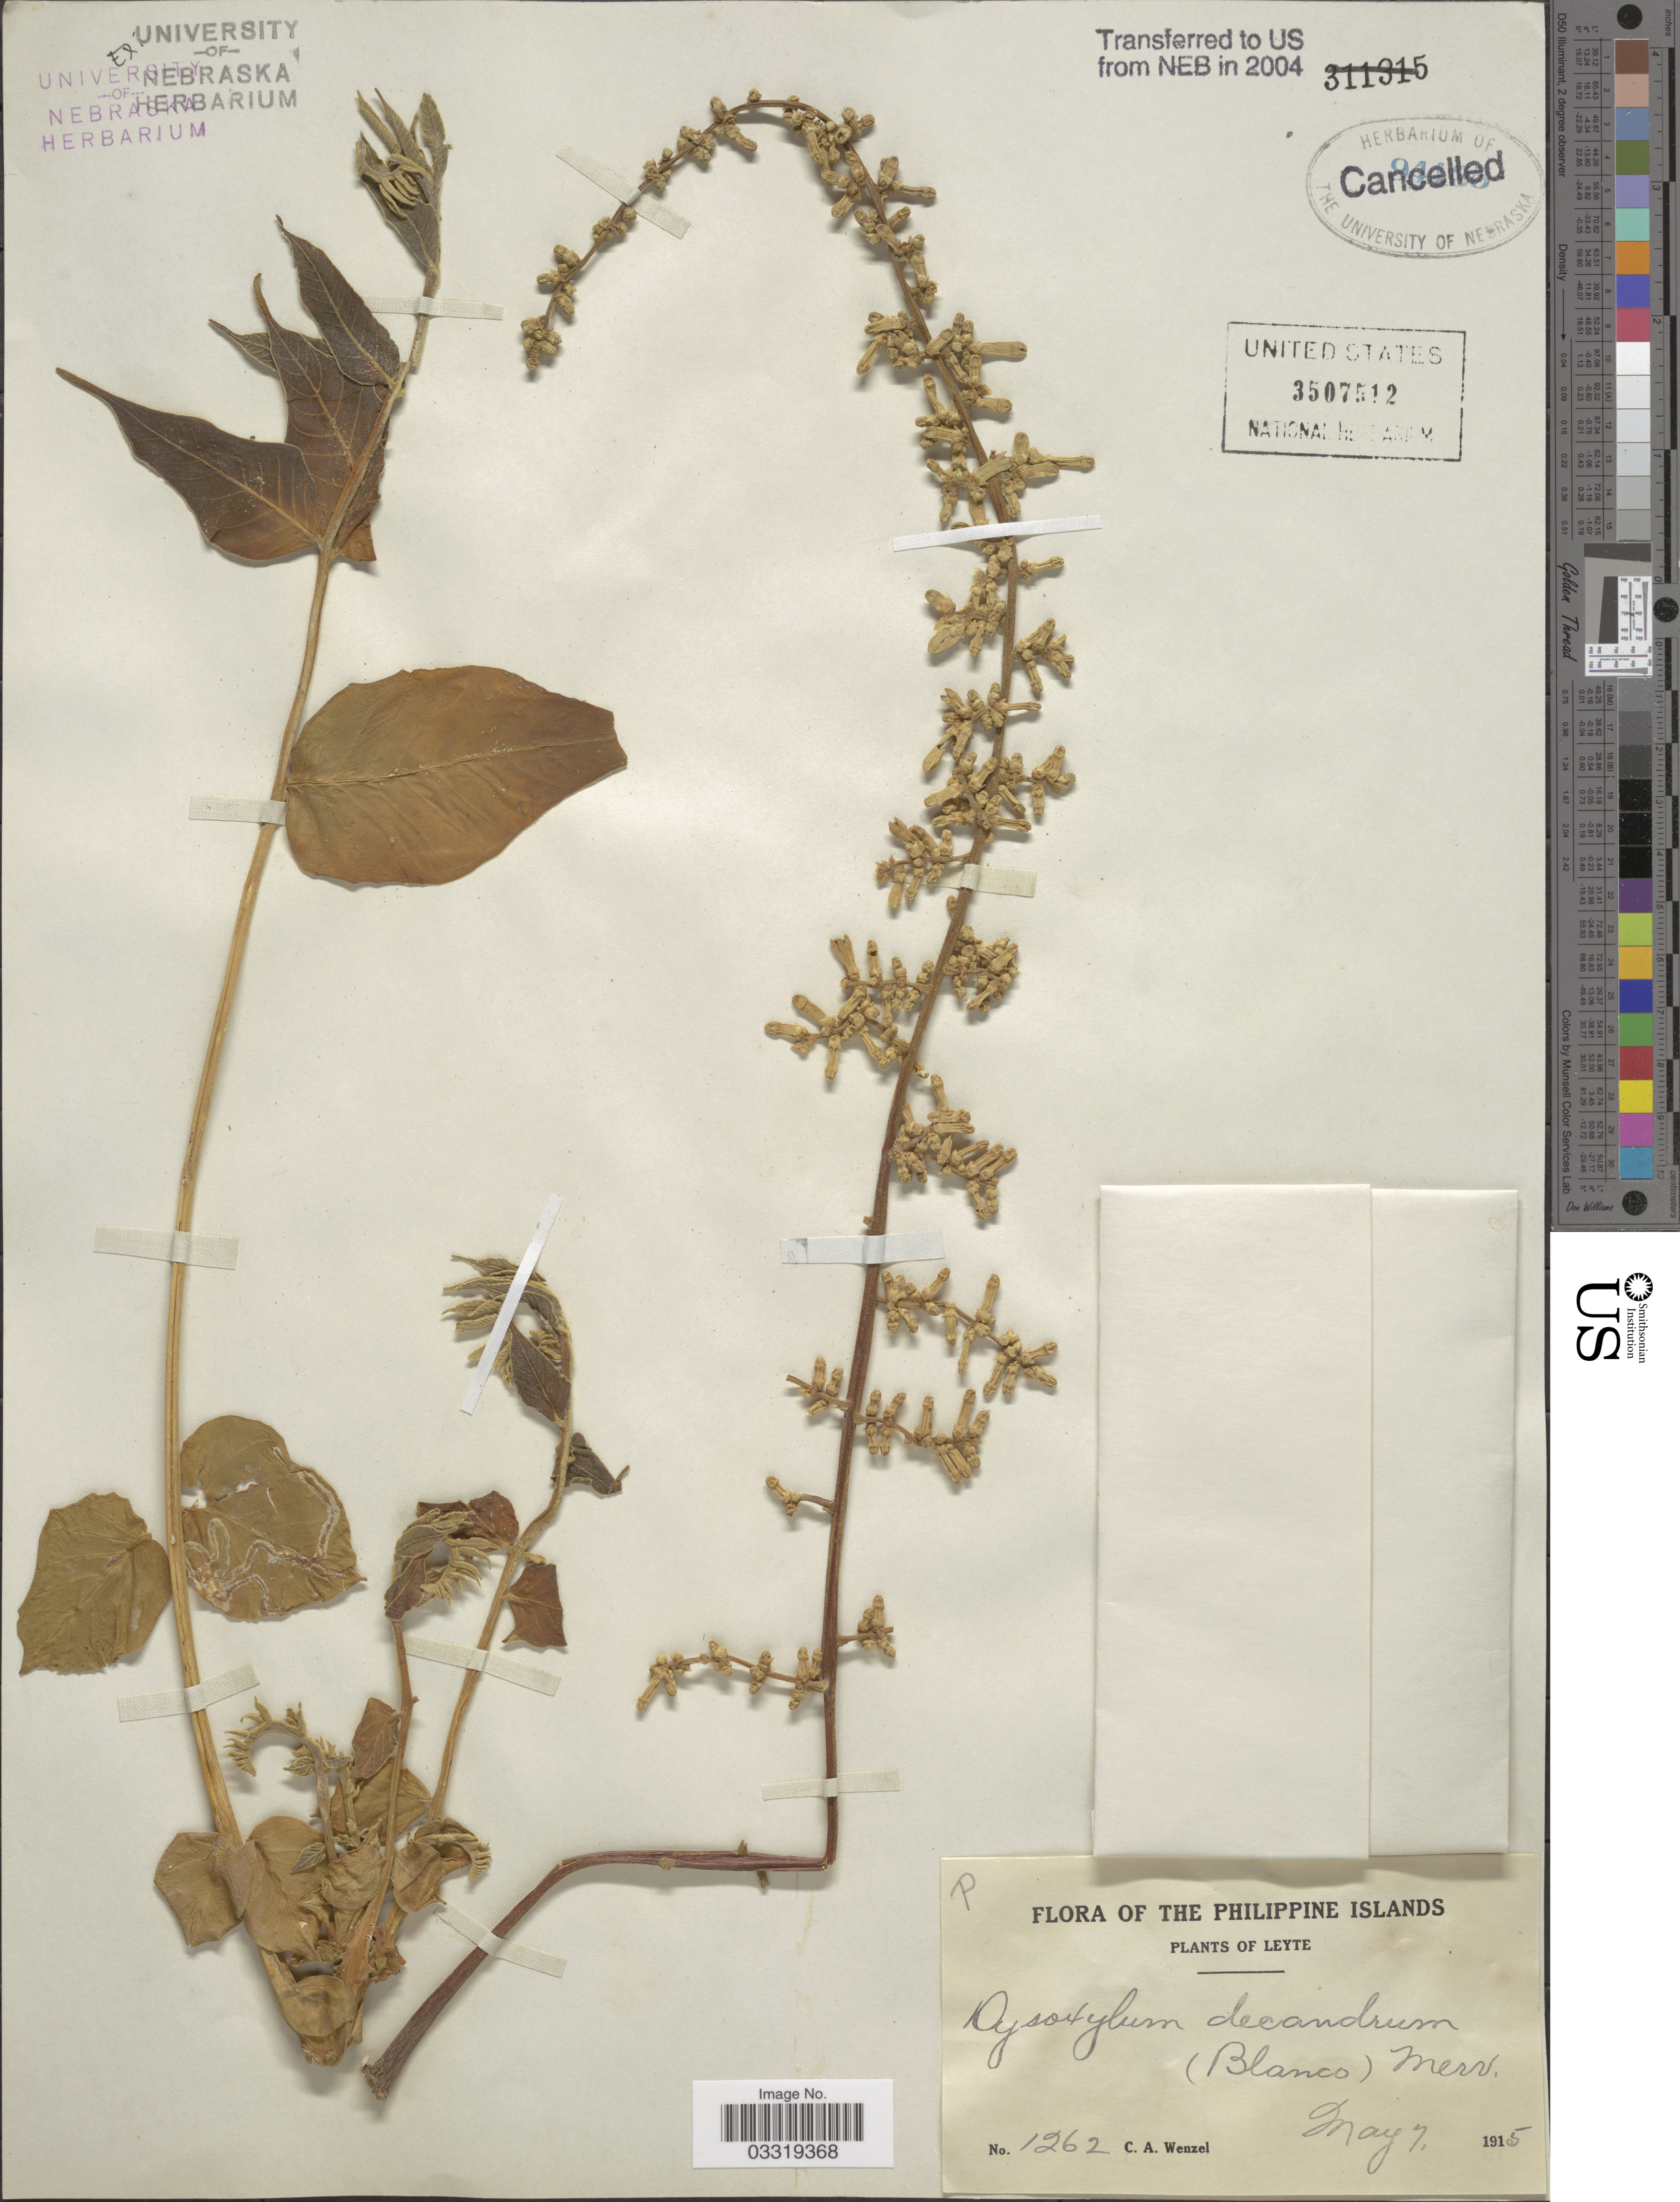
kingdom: Plantae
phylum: Tracheophyta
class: Magnoliopsida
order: Sapindales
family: Meliaceae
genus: Didymocheton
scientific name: Didymocheton gaudichaudianus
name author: A. Juss.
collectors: C. Wenzel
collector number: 1262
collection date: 1915-05-07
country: Philippines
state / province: Eastern Visayas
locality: Leyte.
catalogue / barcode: US 3507512